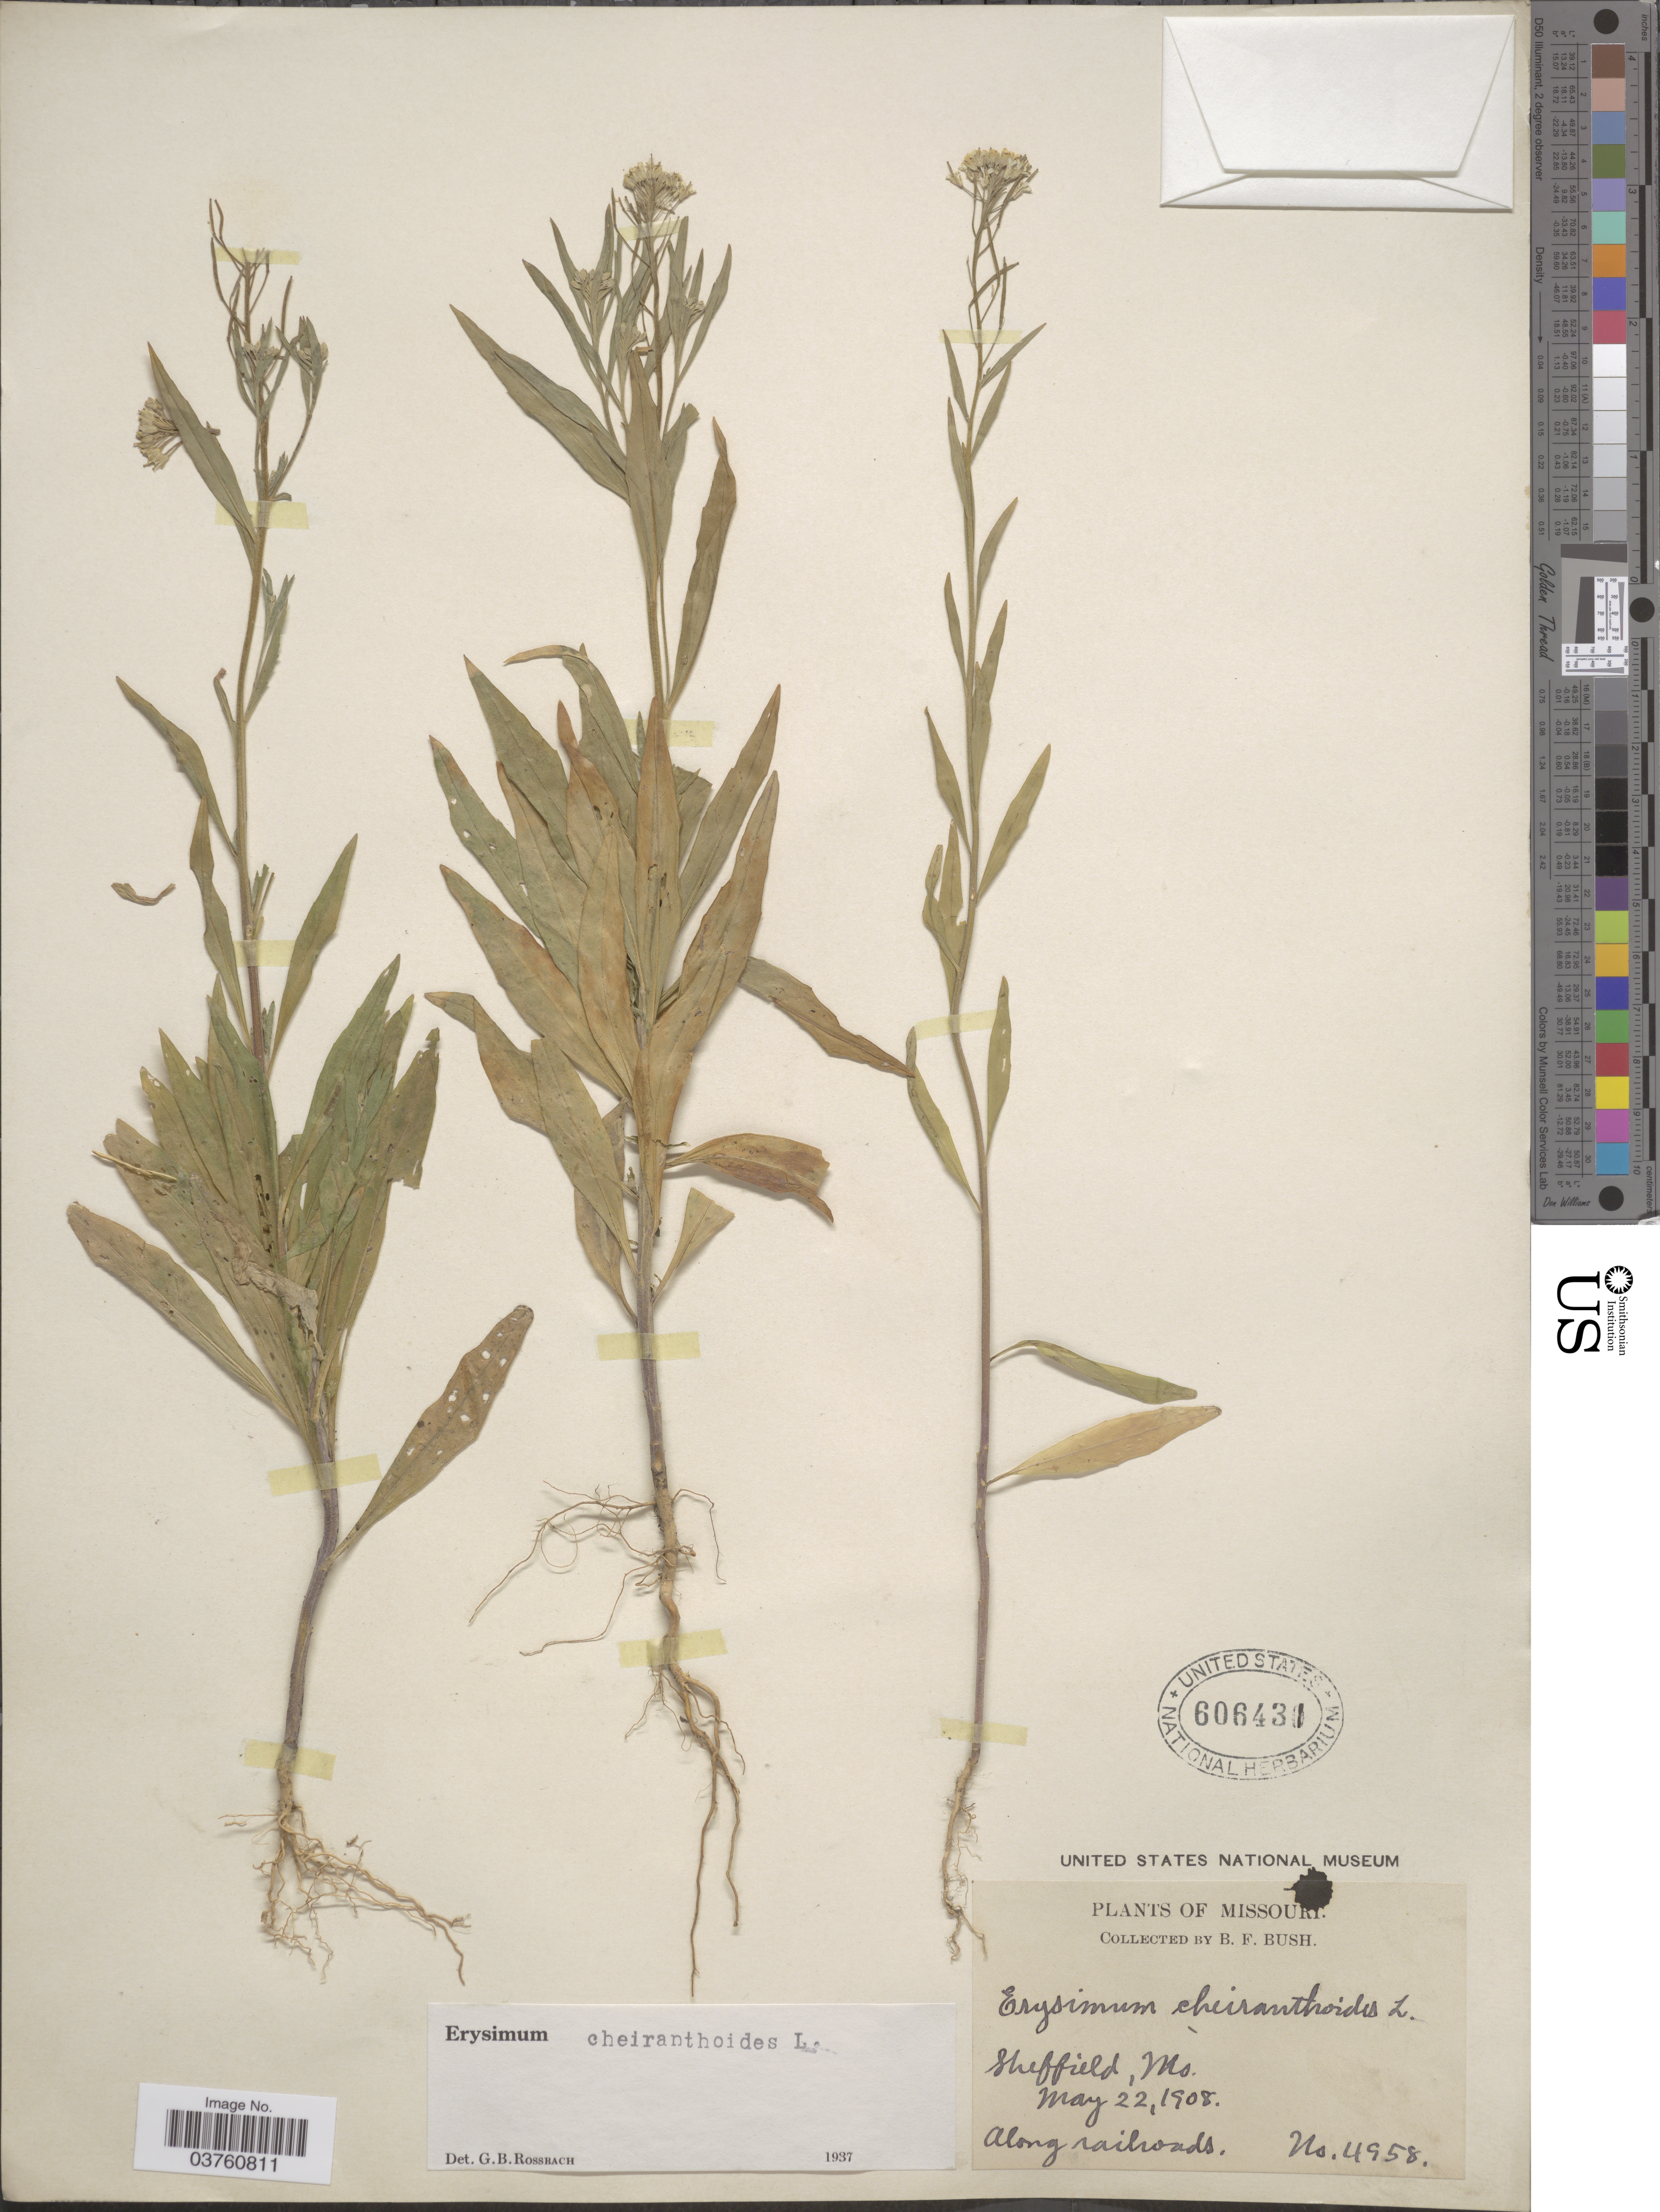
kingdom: Plantae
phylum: Tracheophyta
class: Magnoliopsida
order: Brassicales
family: Brassicaceae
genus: Erysimum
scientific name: Erysimum cheiranthoides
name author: L.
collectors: B. F. Bush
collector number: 4958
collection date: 1908-05-22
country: United States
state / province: Missouri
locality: Sheffield. Along railroads.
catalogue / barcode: US 606431